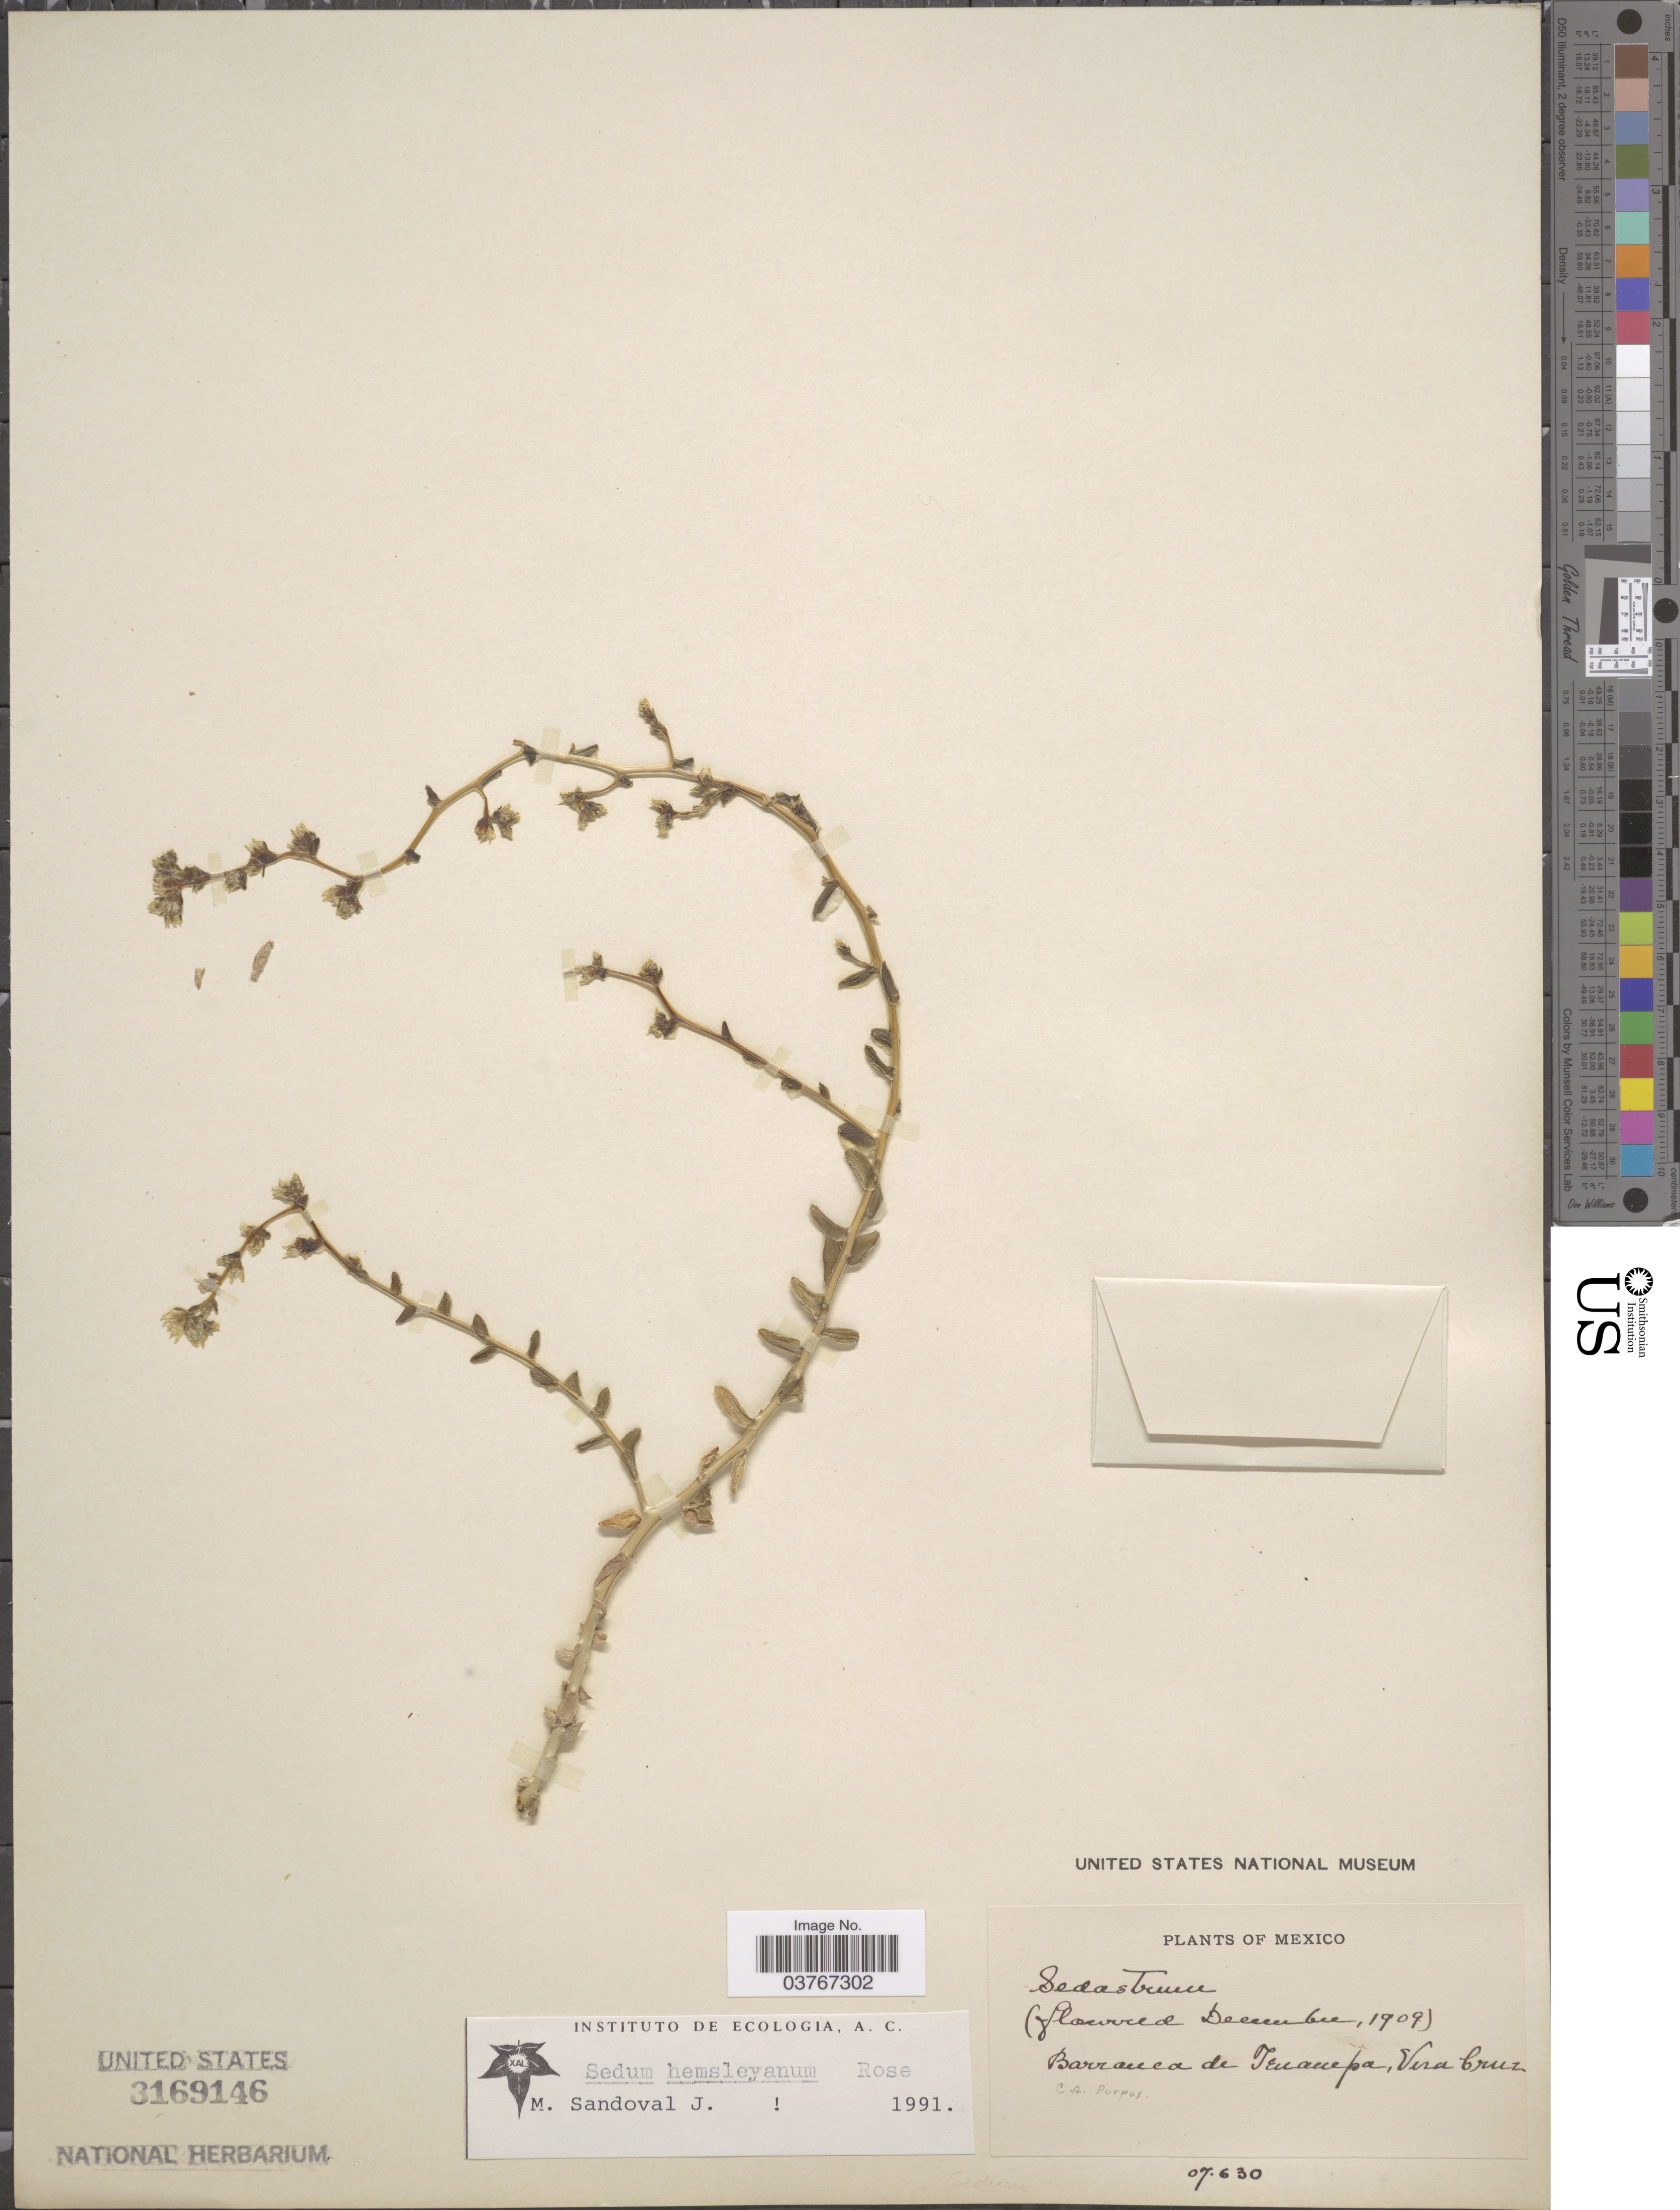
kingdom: Plantae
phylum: Tracheophyta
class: Magnoliopsida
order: Saxifragales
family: Crassulaceae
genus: Sedum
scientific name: Sedum hemsleyanum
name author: Rose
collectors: C. A. Purpus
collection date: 1909-12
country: Mexico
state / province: Veracruz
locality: Barranca de Tenampa, Vera Cruz.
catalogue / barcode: US 3169146